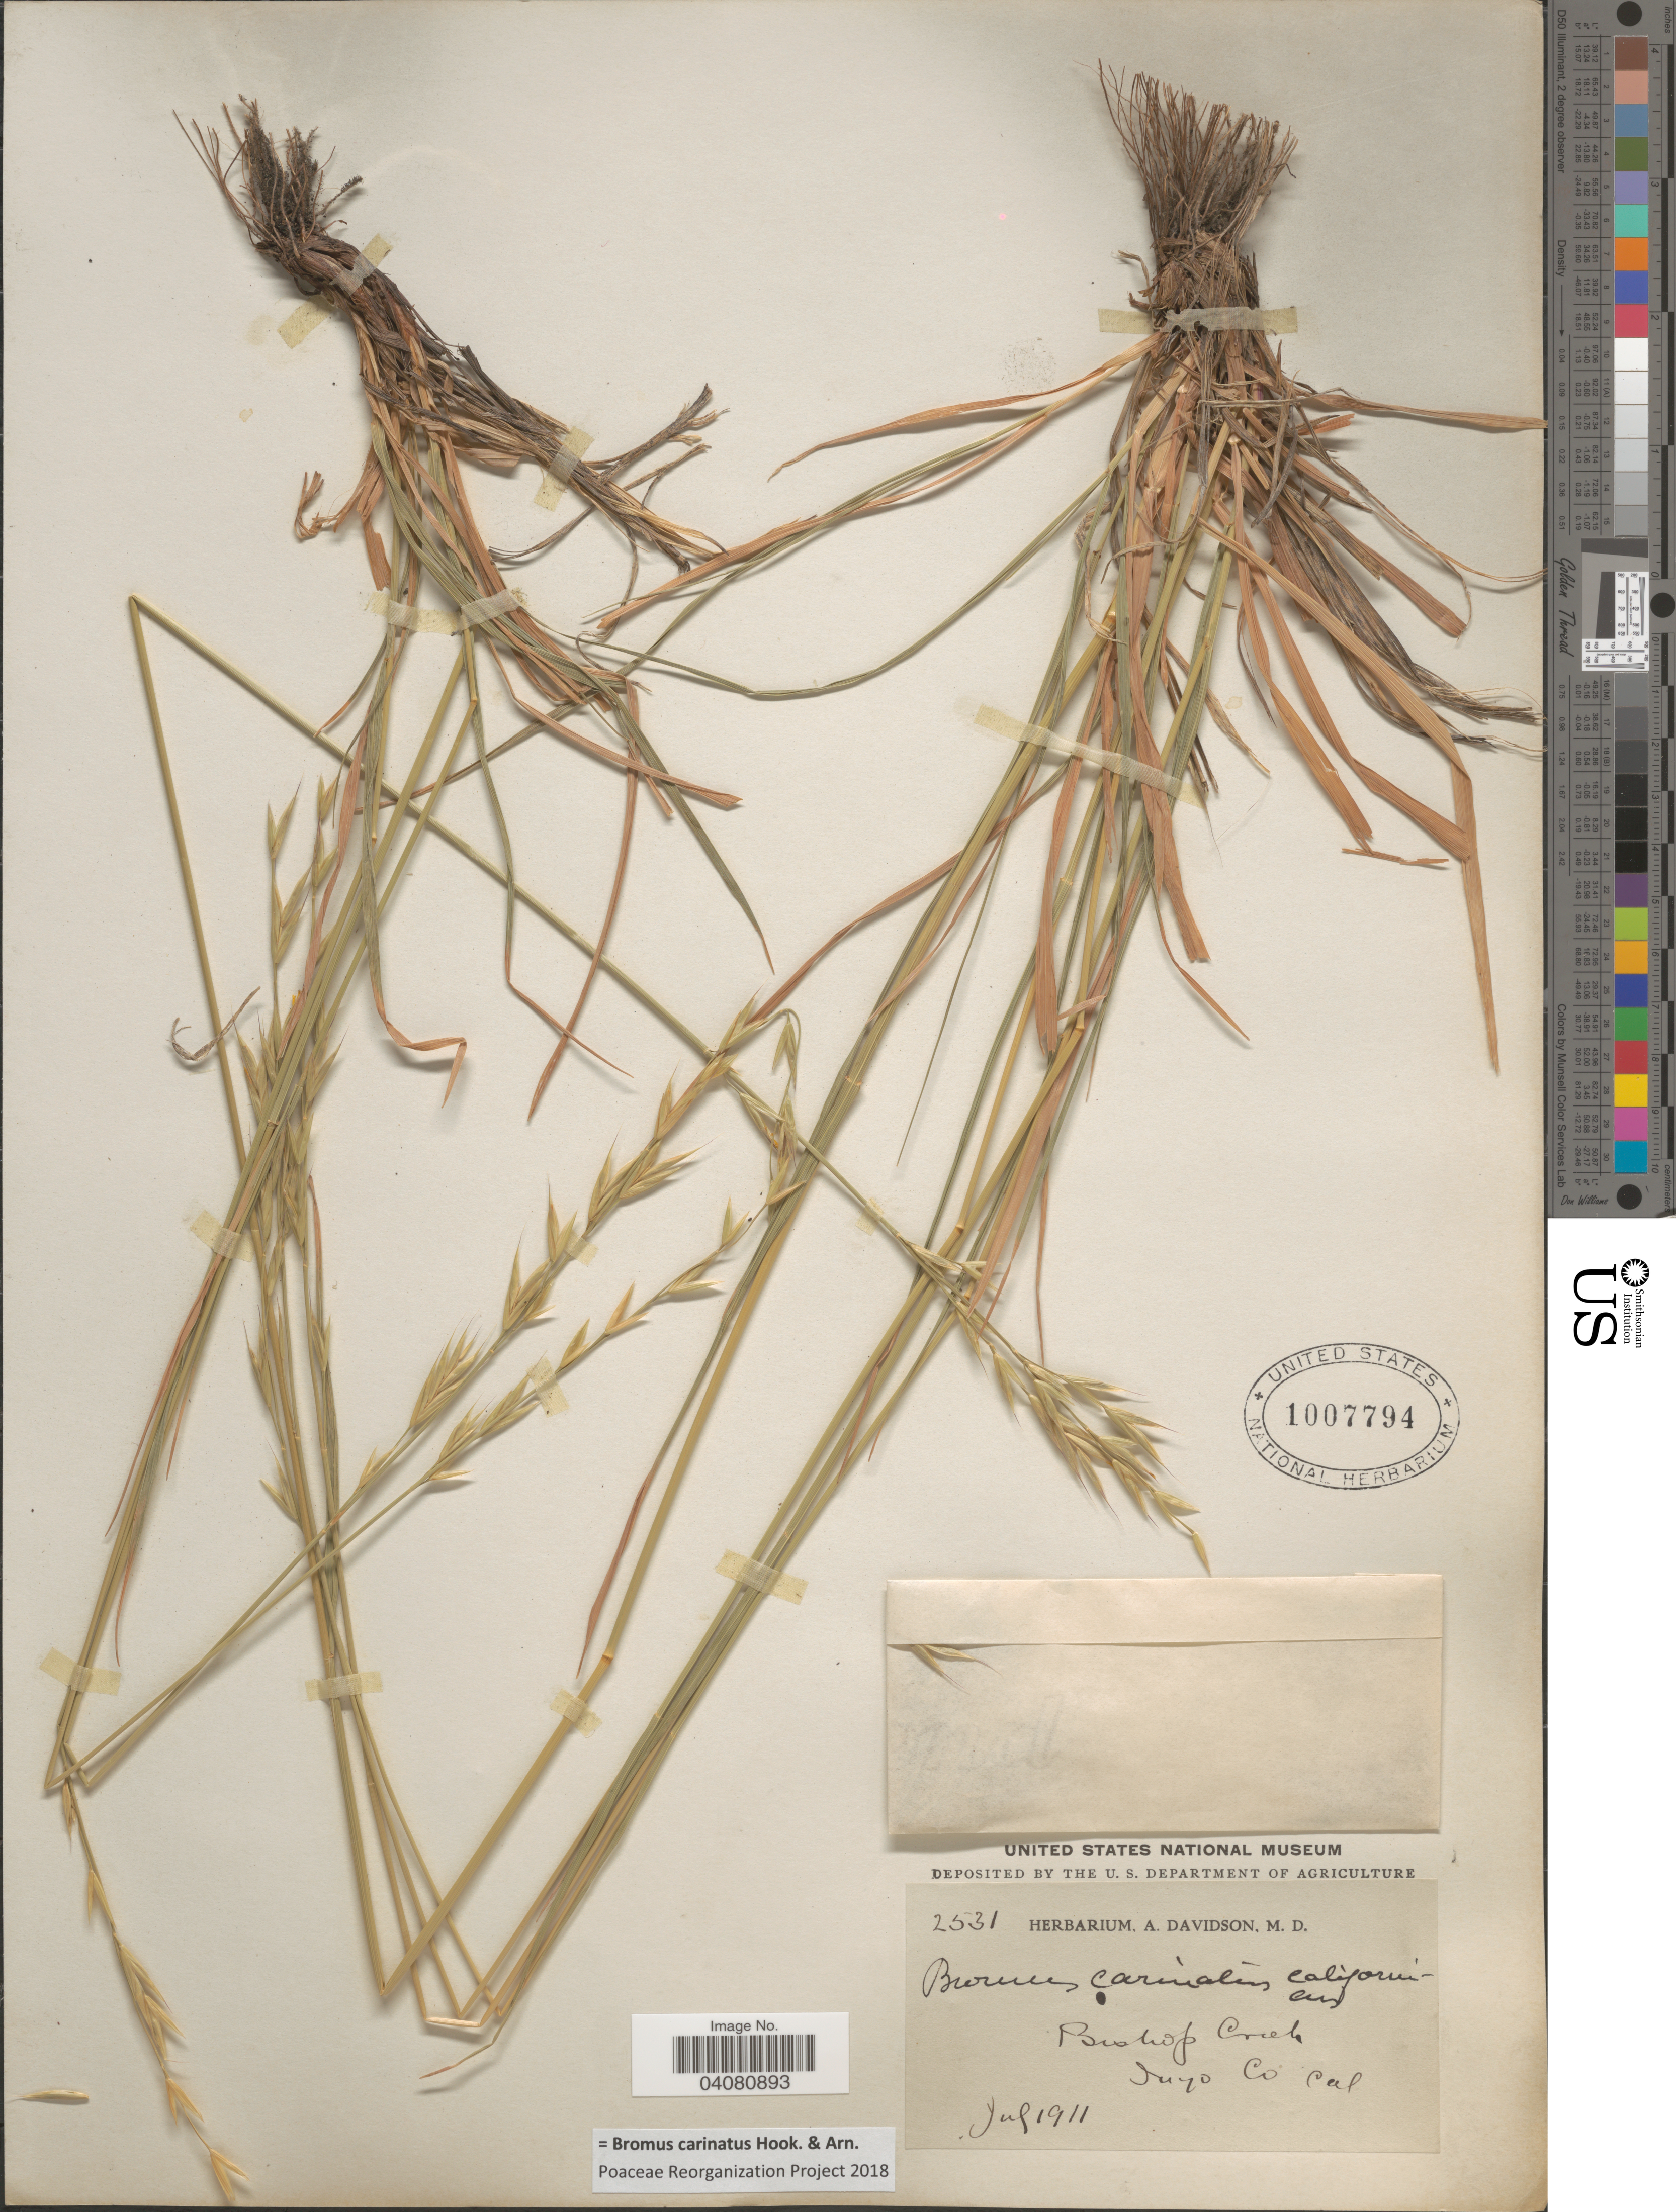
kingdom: Plantae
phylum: Tracheophyta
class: Liliopsida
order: Poales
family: Poaceae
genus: Bromus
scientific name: Bromus carinatus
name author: Hook. & Arn.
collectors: ex herb. A. Davidson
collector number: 2531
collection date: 1911-07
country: United States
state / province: California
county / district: Inyo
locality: Bishop Creek. Inyo Co.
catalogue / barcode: US 1007794